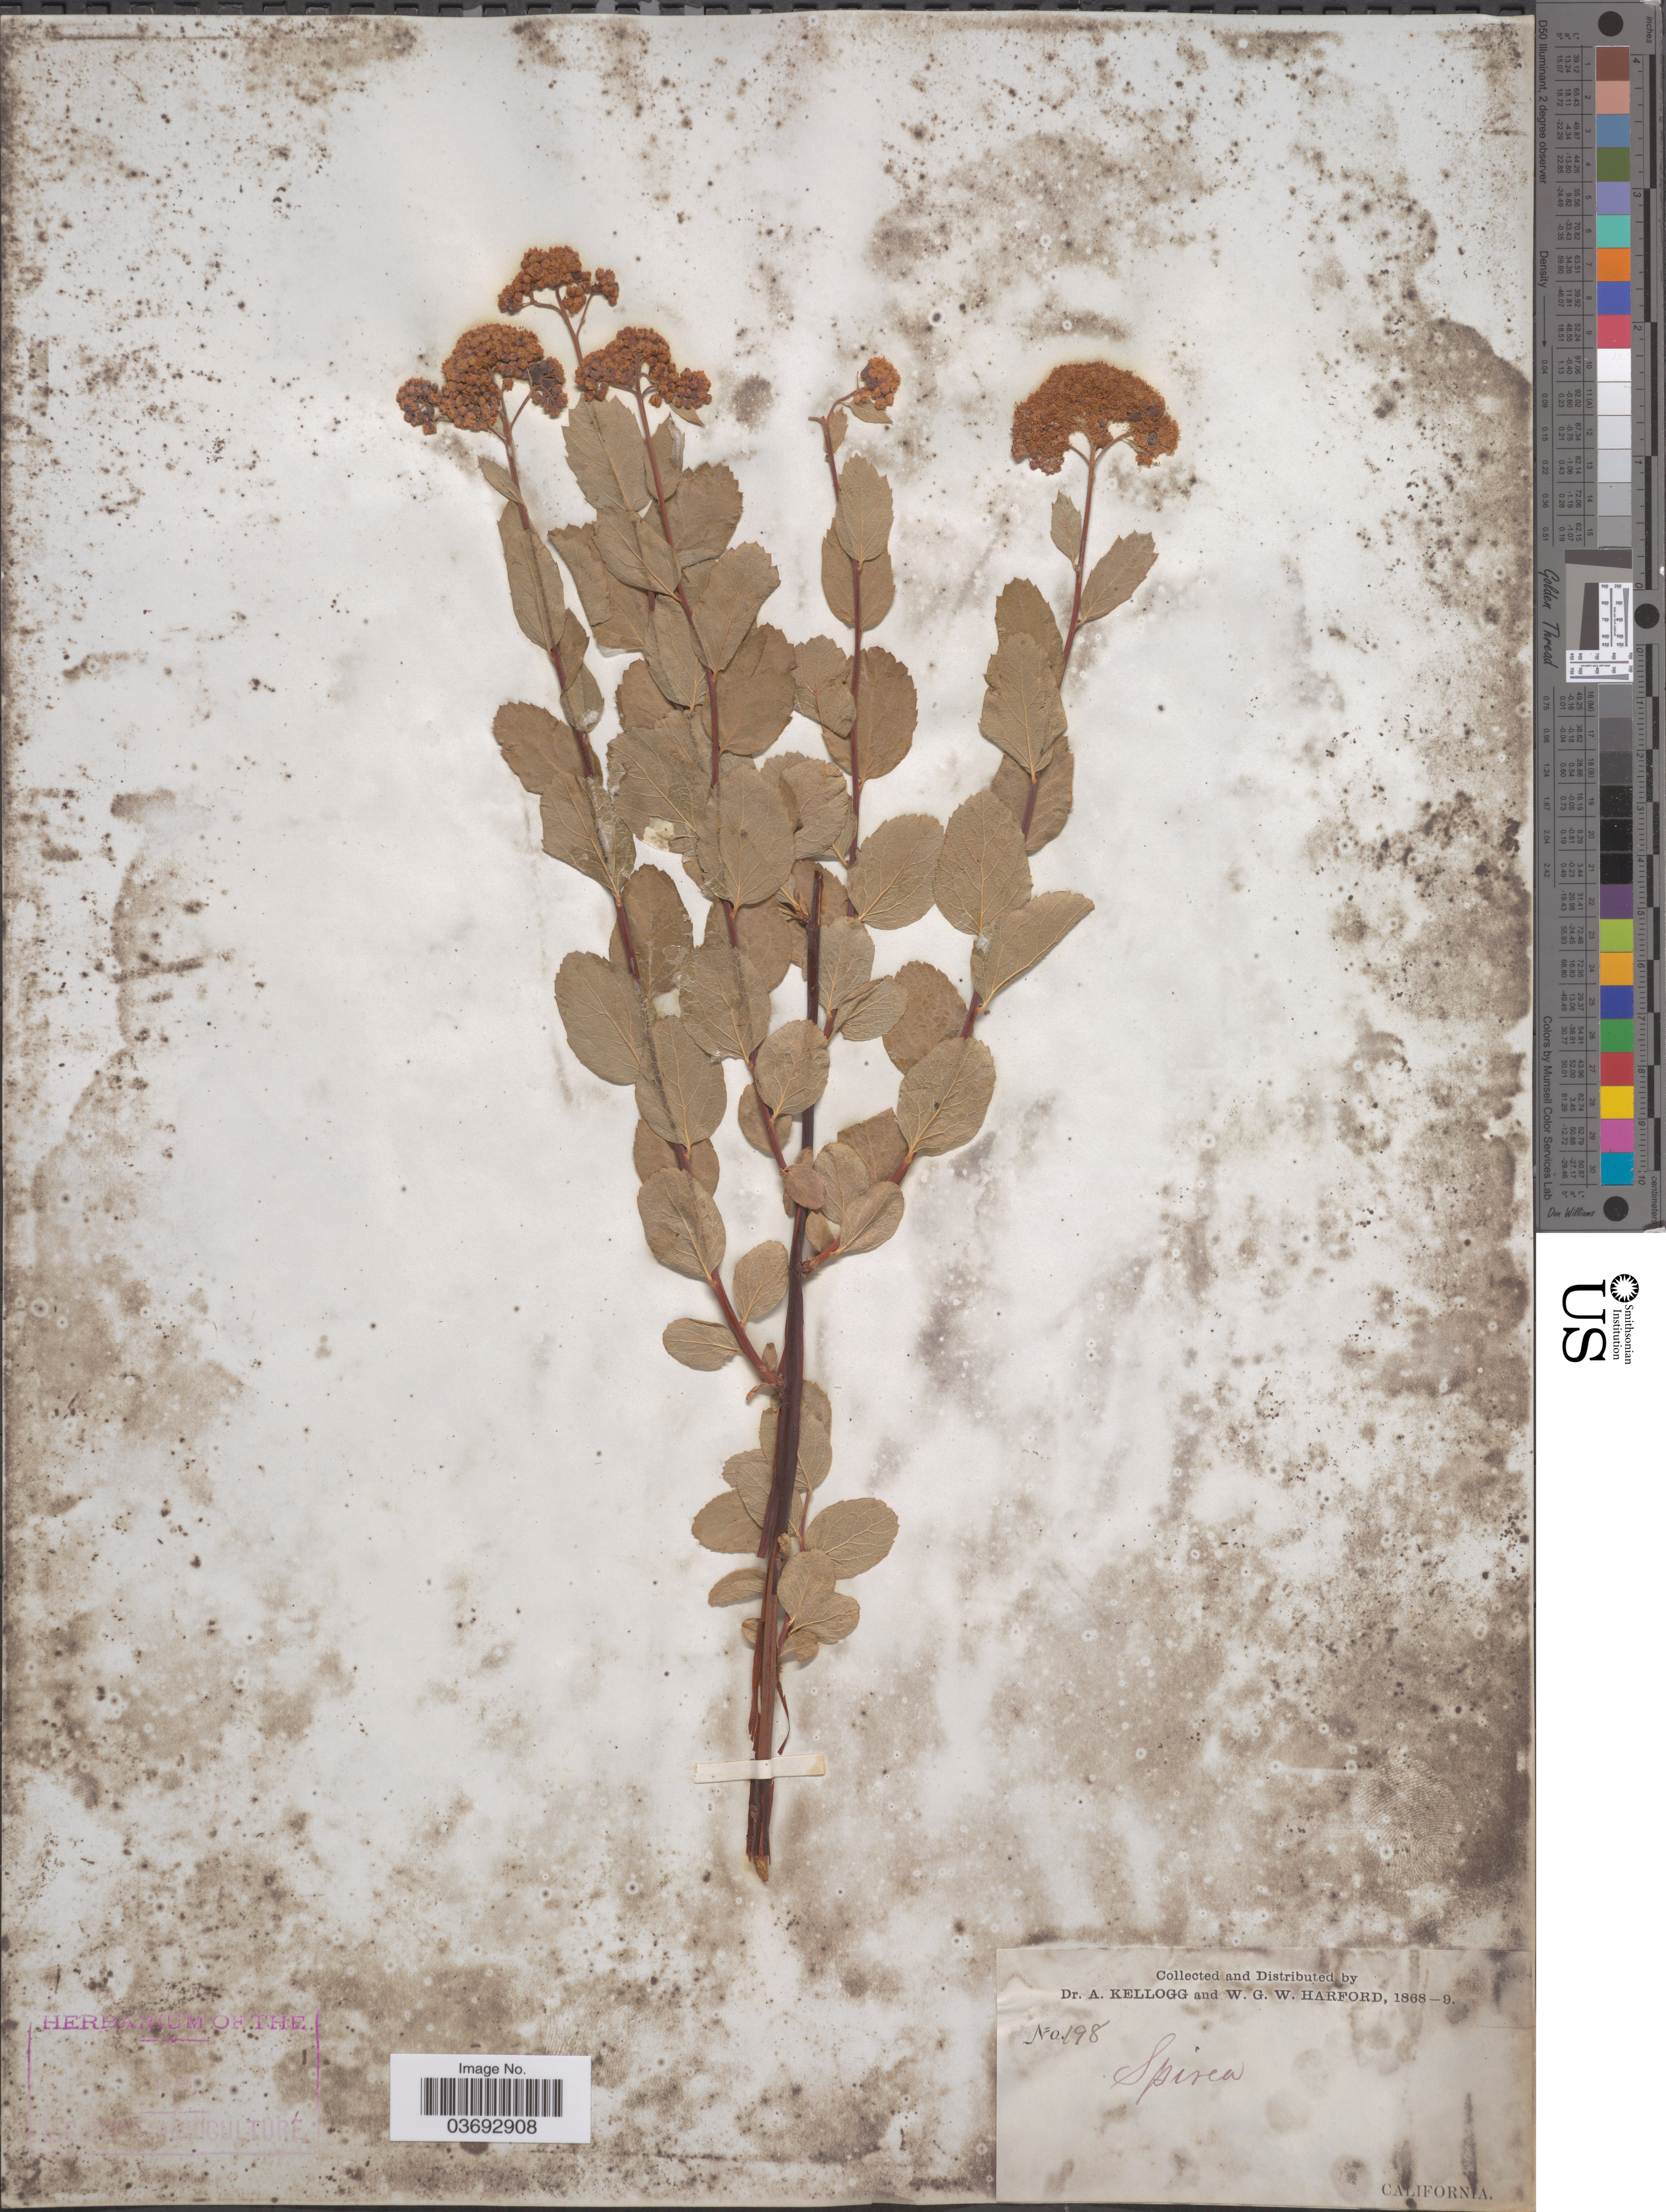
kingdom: Plantae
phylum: Tracheophyta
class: Magnoliopsida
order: Rosales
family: Rosaceae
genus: Spiraea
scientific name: Spiraea splendens var. splendens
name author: Baumann ex K. Koch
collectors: A. Kellogg & W. G. W. Harford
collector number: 198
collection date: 1868/1869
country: United States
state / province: California